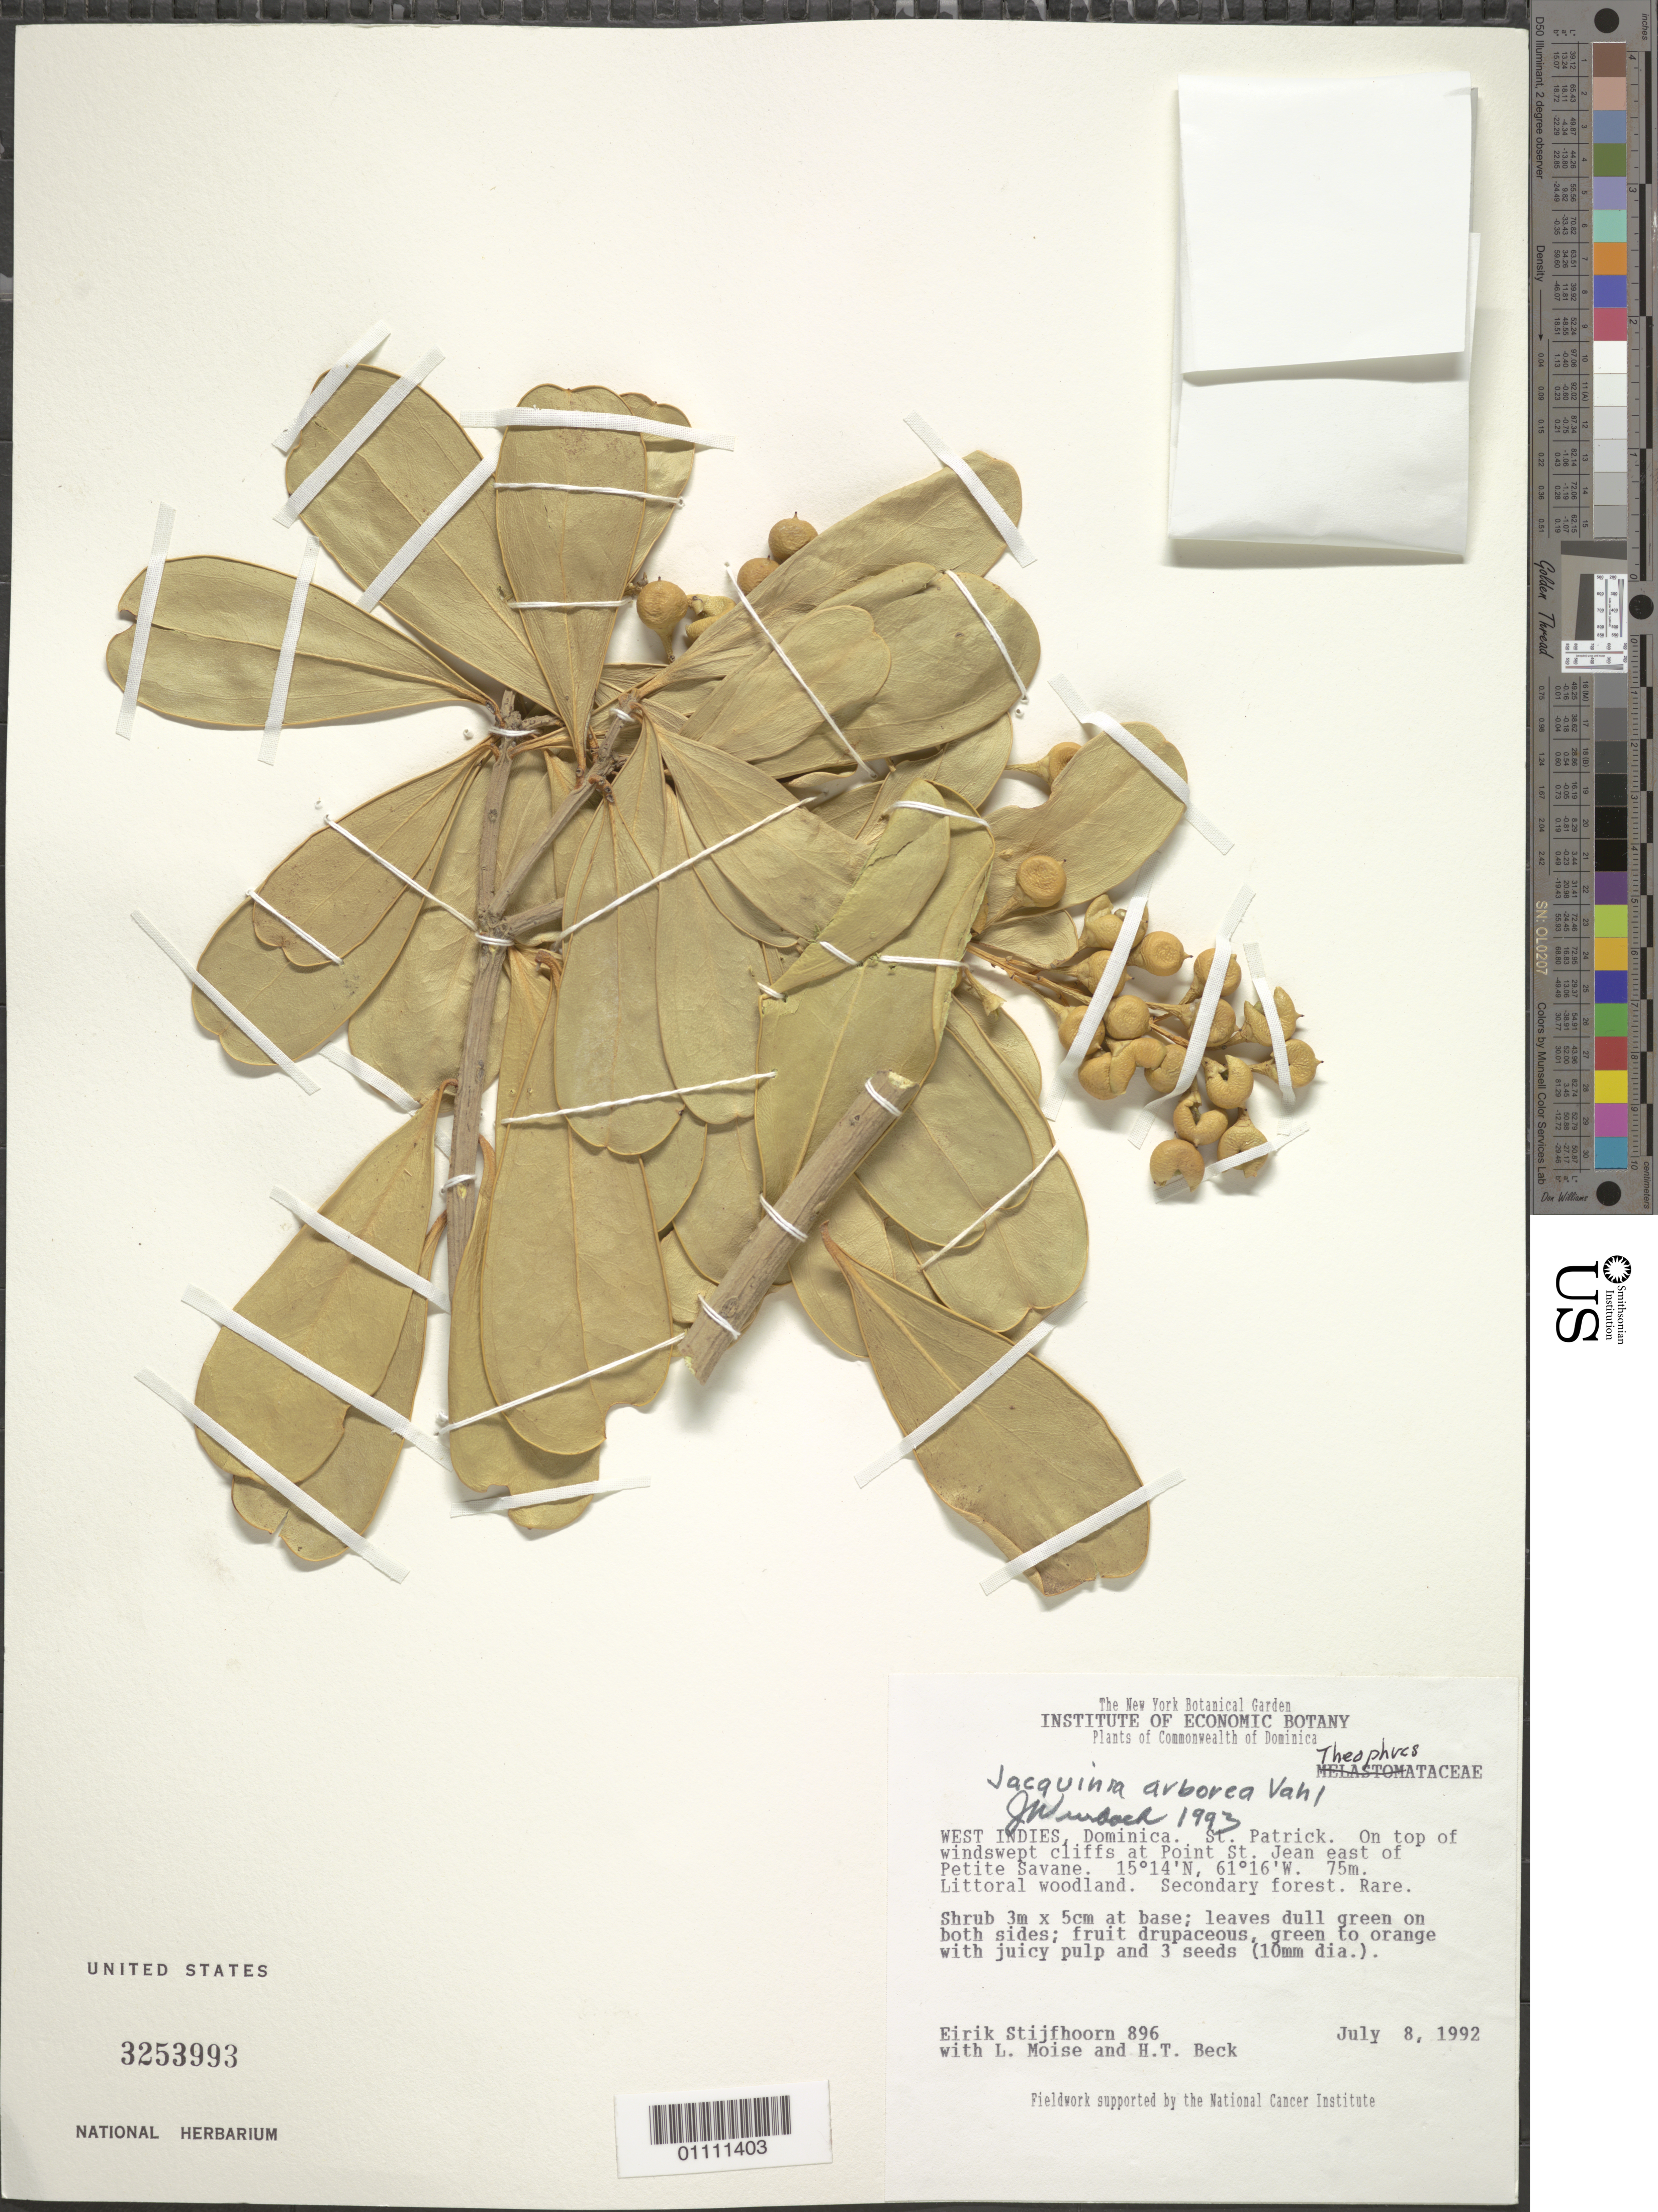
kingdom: Plantae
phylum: Tracheophyta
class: Magnoliopsida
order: Ericales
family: Primulaceae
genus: Jacquinia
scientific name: Jacquinia armillaris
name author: Jacq.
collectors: E. Stijfhoorn, L. Moise & H. T. Beck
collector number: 896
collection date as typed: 08 Jul 1992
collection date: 1992-07-08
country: Dominica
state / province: St. Patrick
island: Dominica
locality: On top of windswept cliffs at Point St. Jean E of Petite Savane. Littoral woodland. Secondary forest.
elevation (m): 75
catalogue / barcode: US 3253993